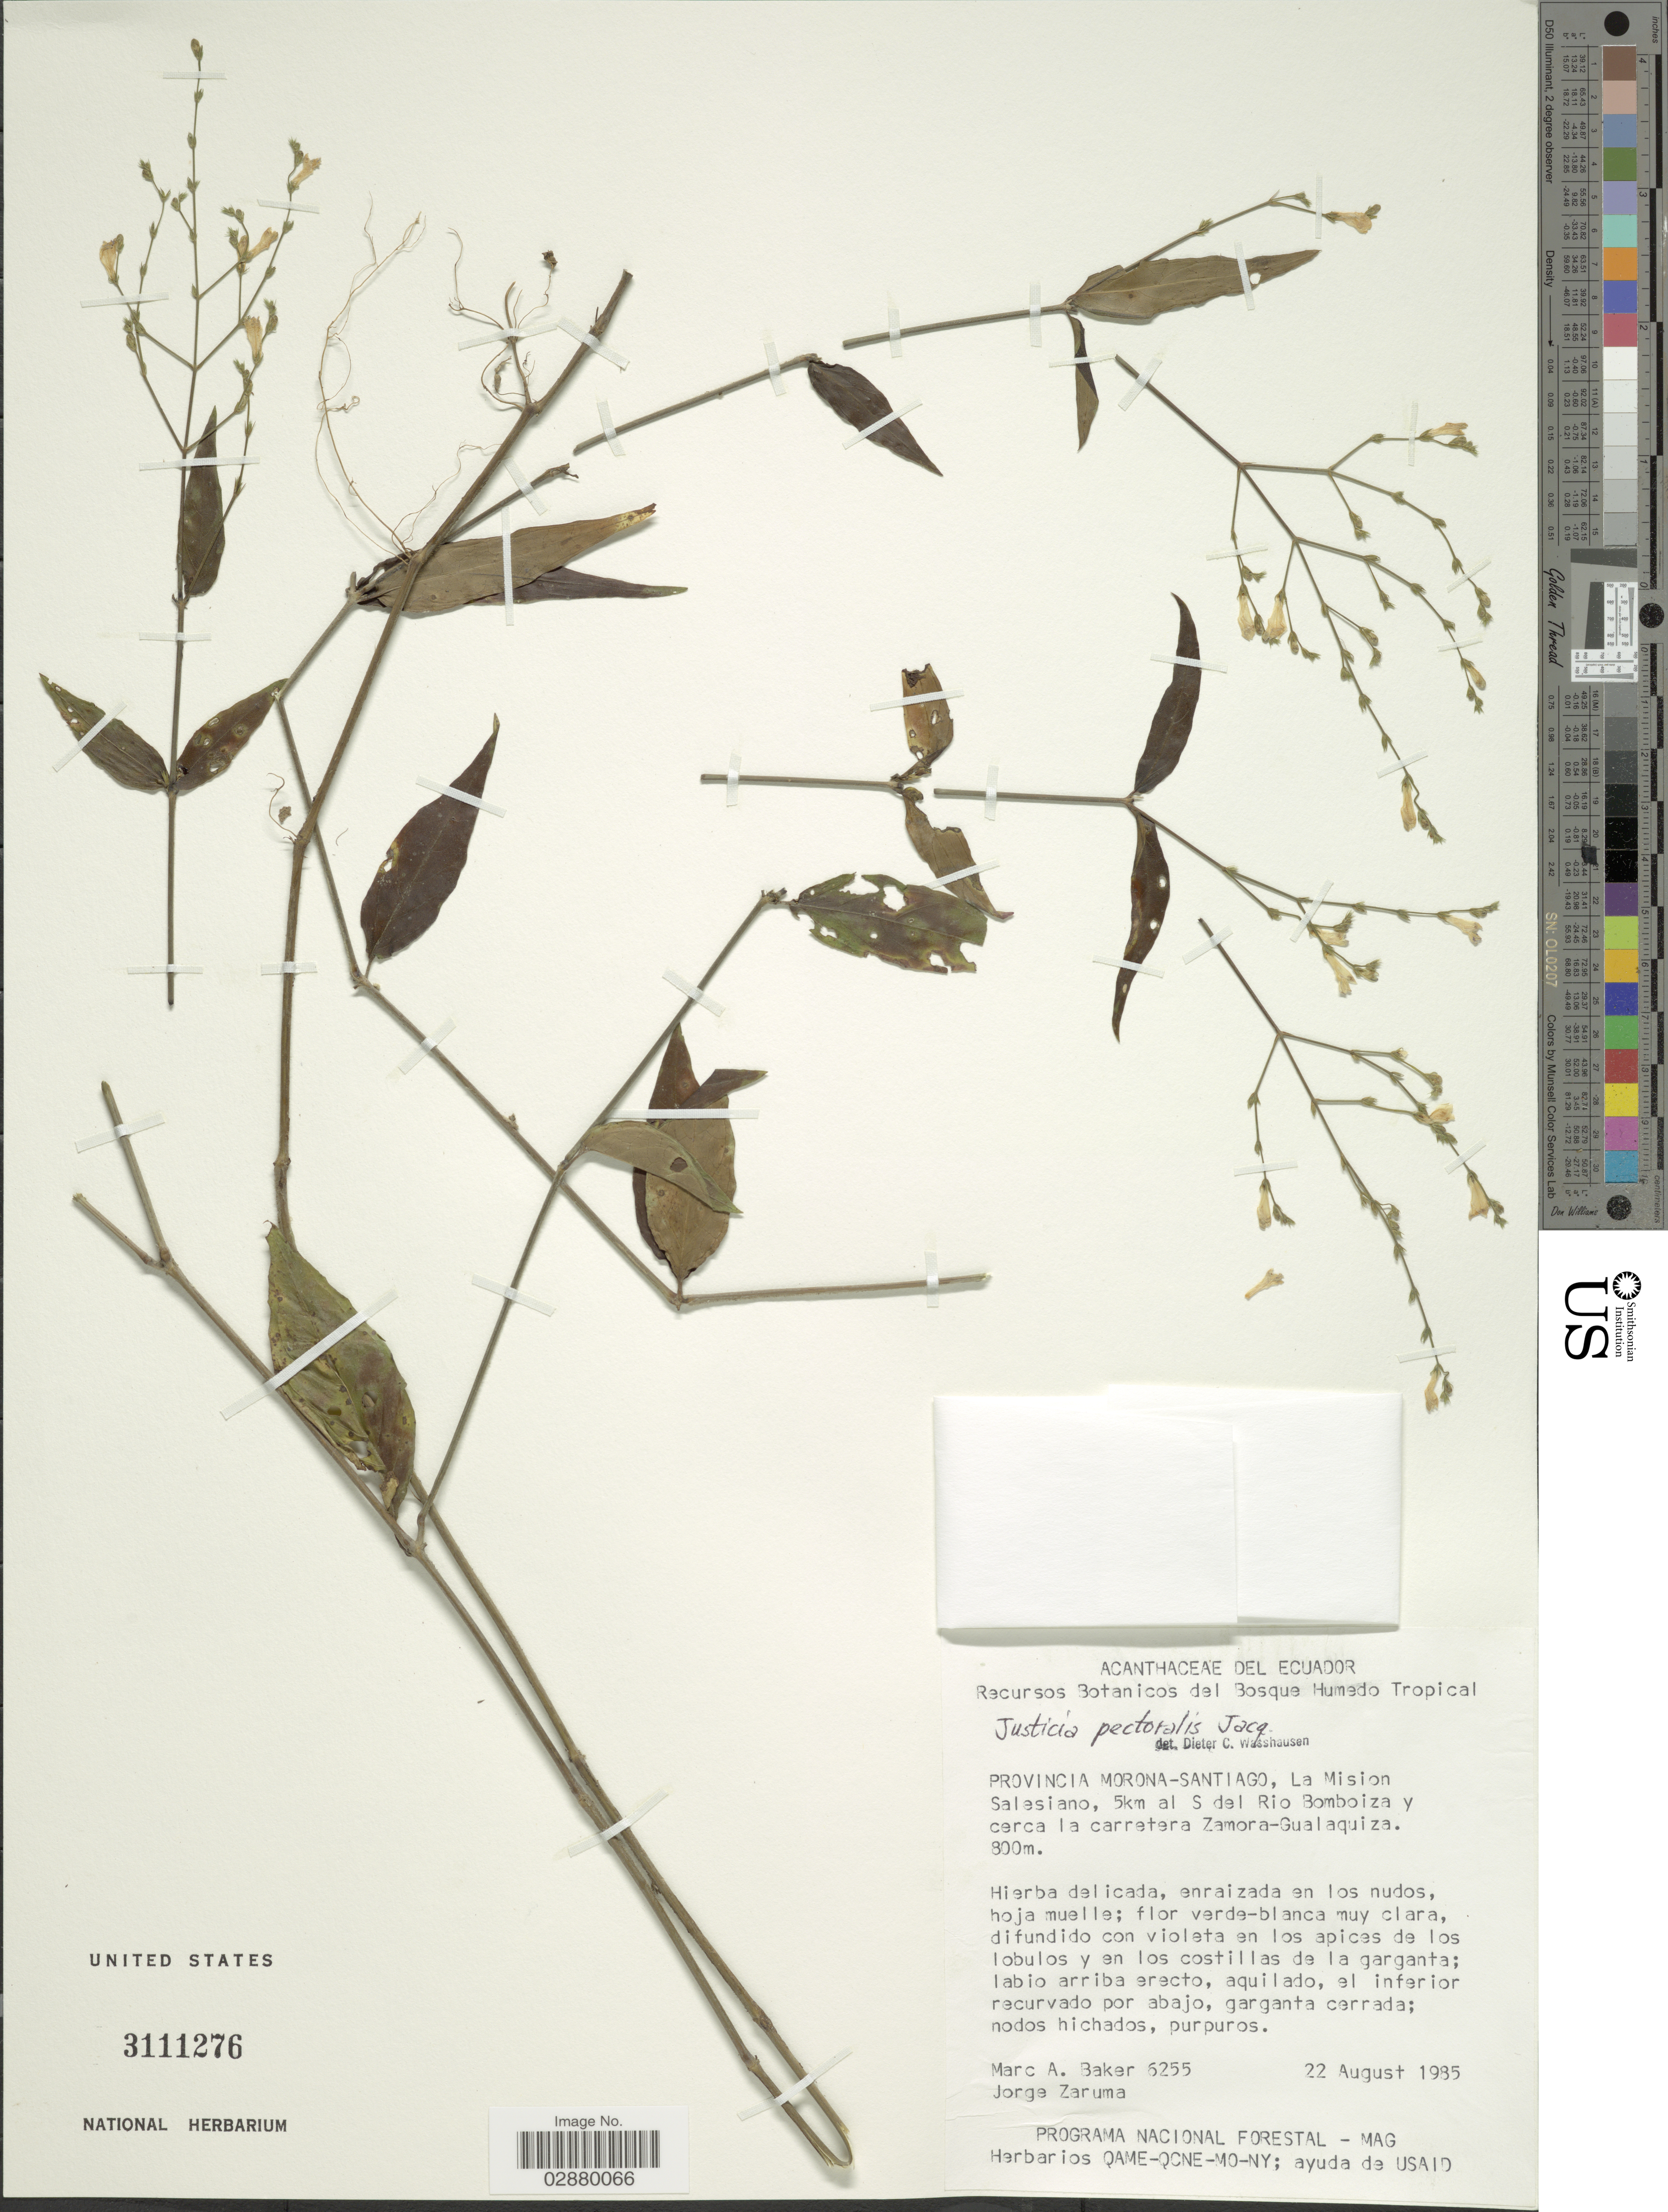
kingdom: Plantae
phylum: Tracheophyta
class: Magnoliopsida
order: Lamiales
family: Acanthaceae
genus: Justicia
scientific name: Justicia pectoralis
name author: Jacq.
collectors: M. A. Baker & J. Zaruma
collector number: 6255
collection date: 1985-08-22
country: Ecuador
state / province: Morona-Santiago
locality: La Mision Salesiano, 5km al S del Rio Bomboiza y cerca la carretera Zamora-Gualaquiza.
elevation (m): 800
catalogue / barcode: US 3111276